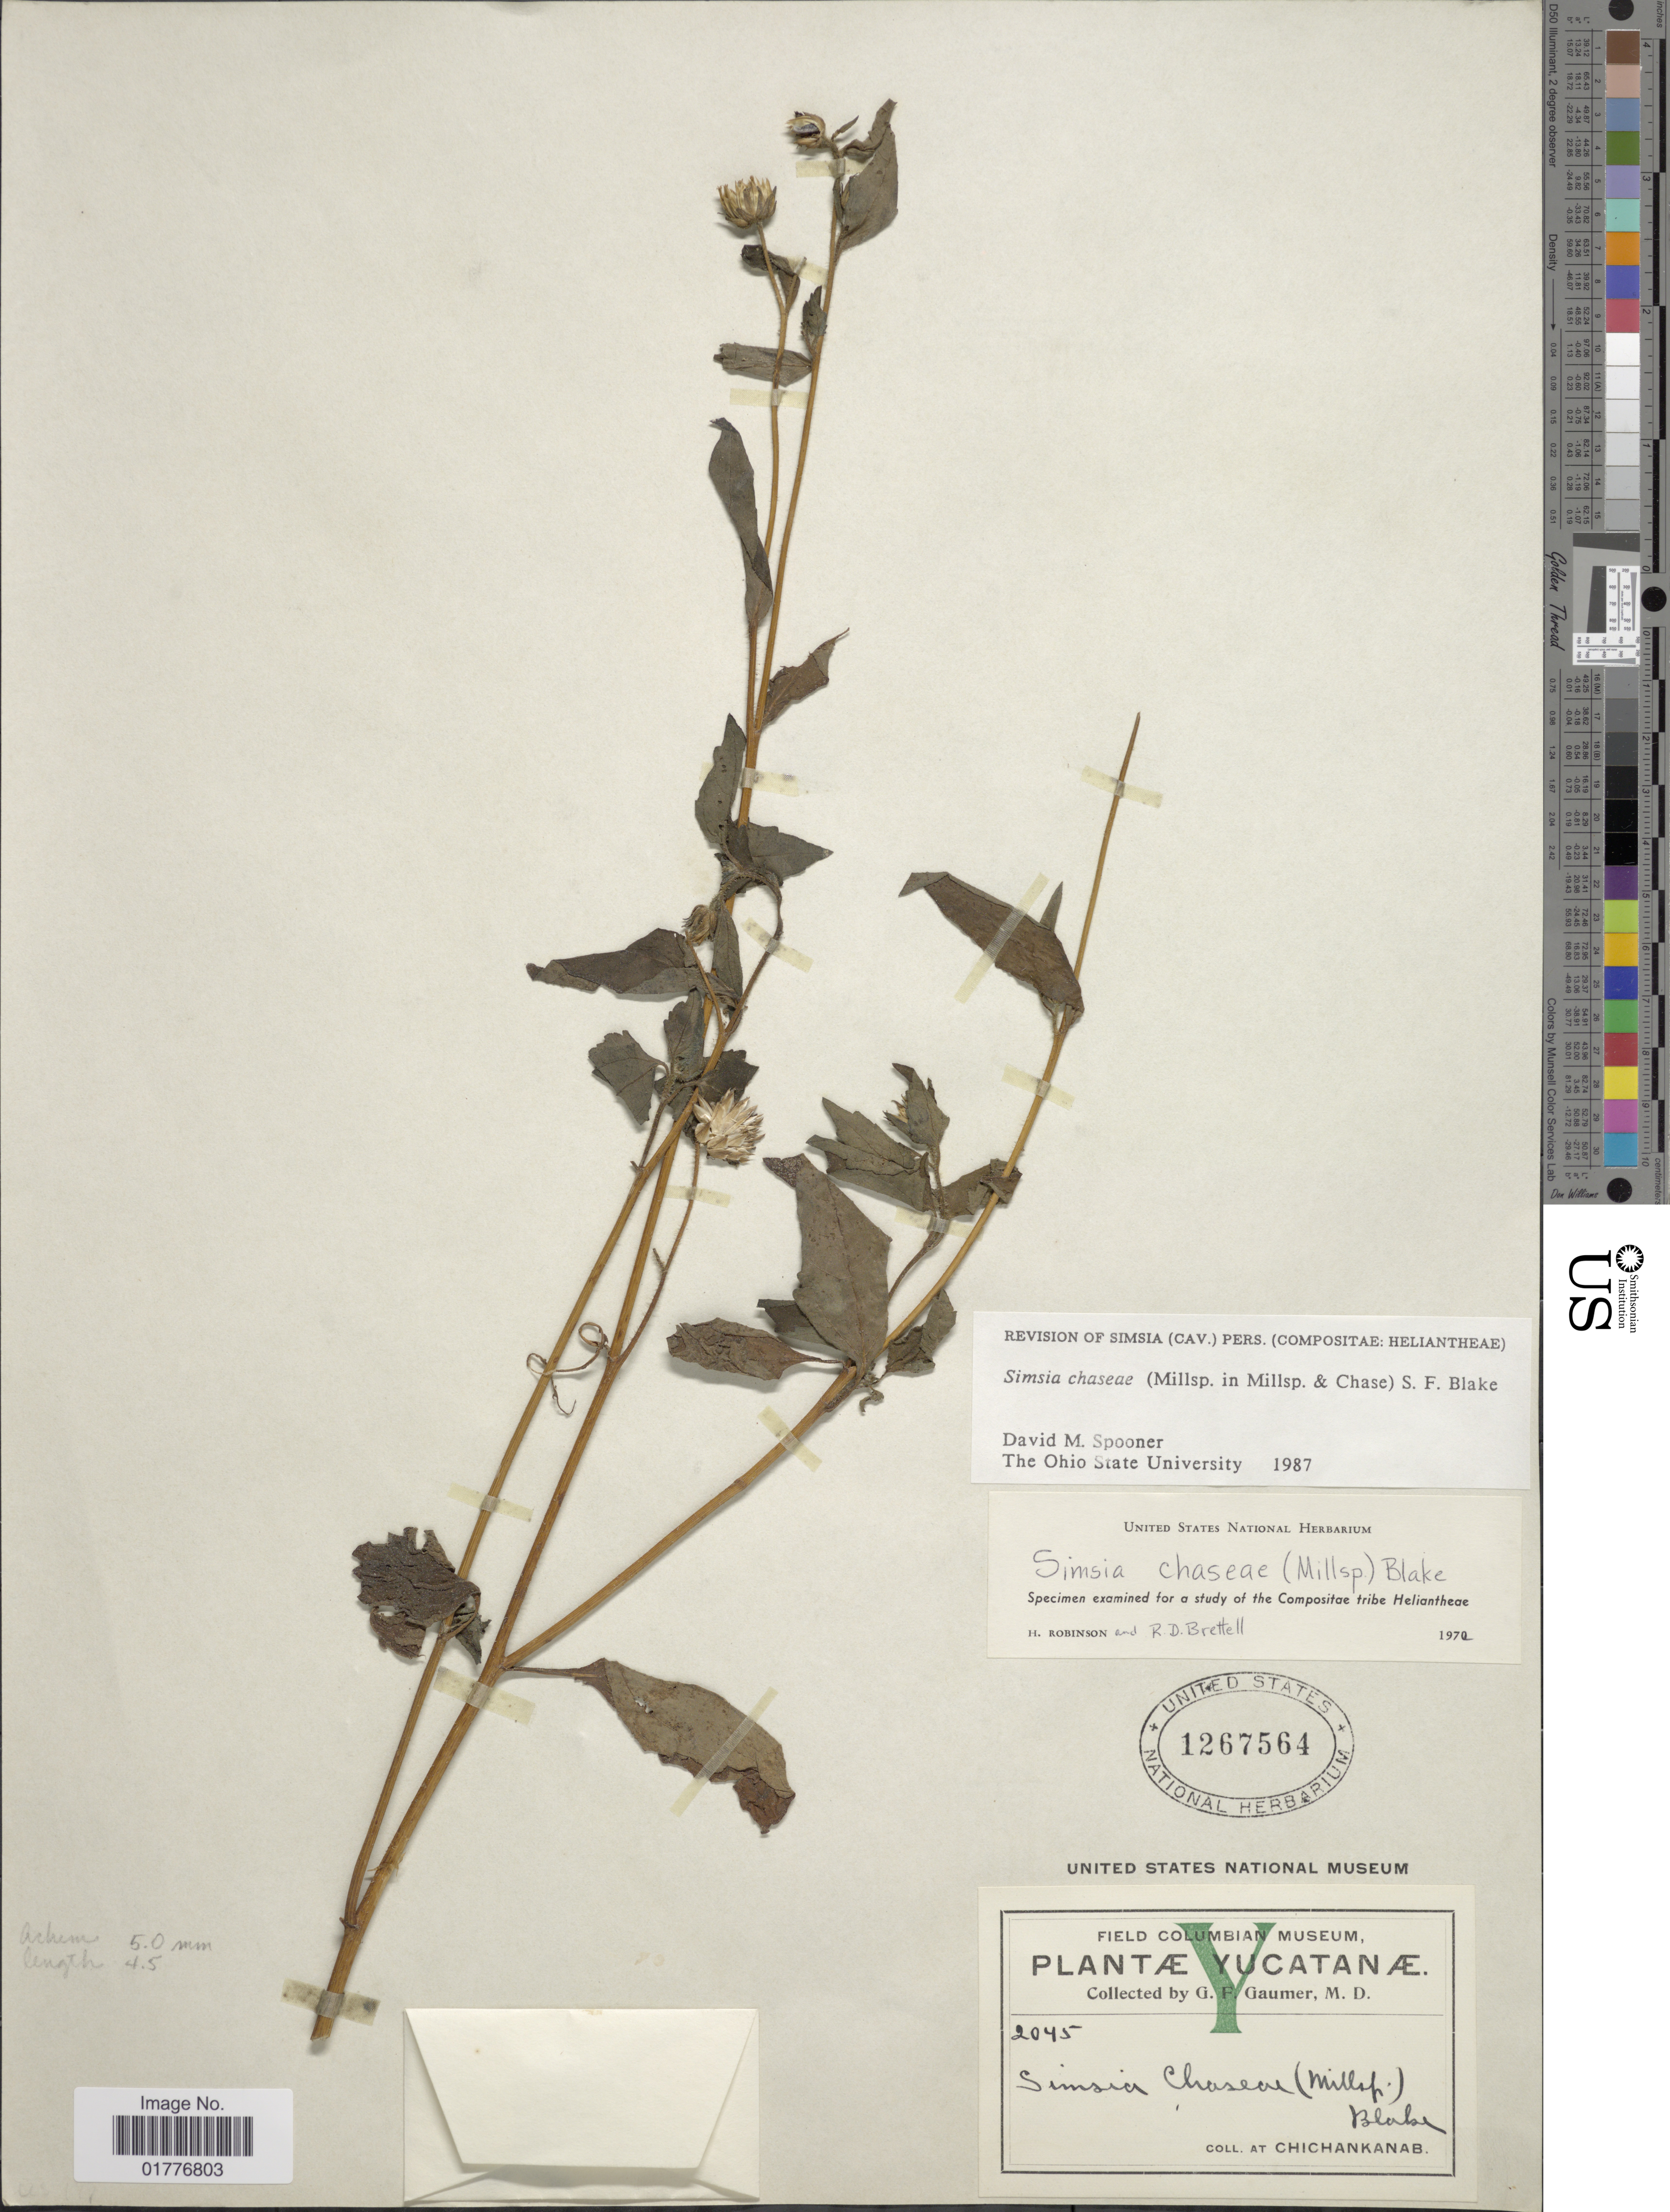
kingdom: Plantae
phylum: Tracheophyta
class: Magnoliopsida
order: Asterales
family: Asteraceae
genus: Simsia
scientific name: Simsia chasei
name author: (Millsp.) S.F. Blake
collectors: G. F. Gaumer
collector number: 2045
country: Mexico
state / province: Yucatán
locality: Chichankanab.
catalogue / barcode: US 1267564